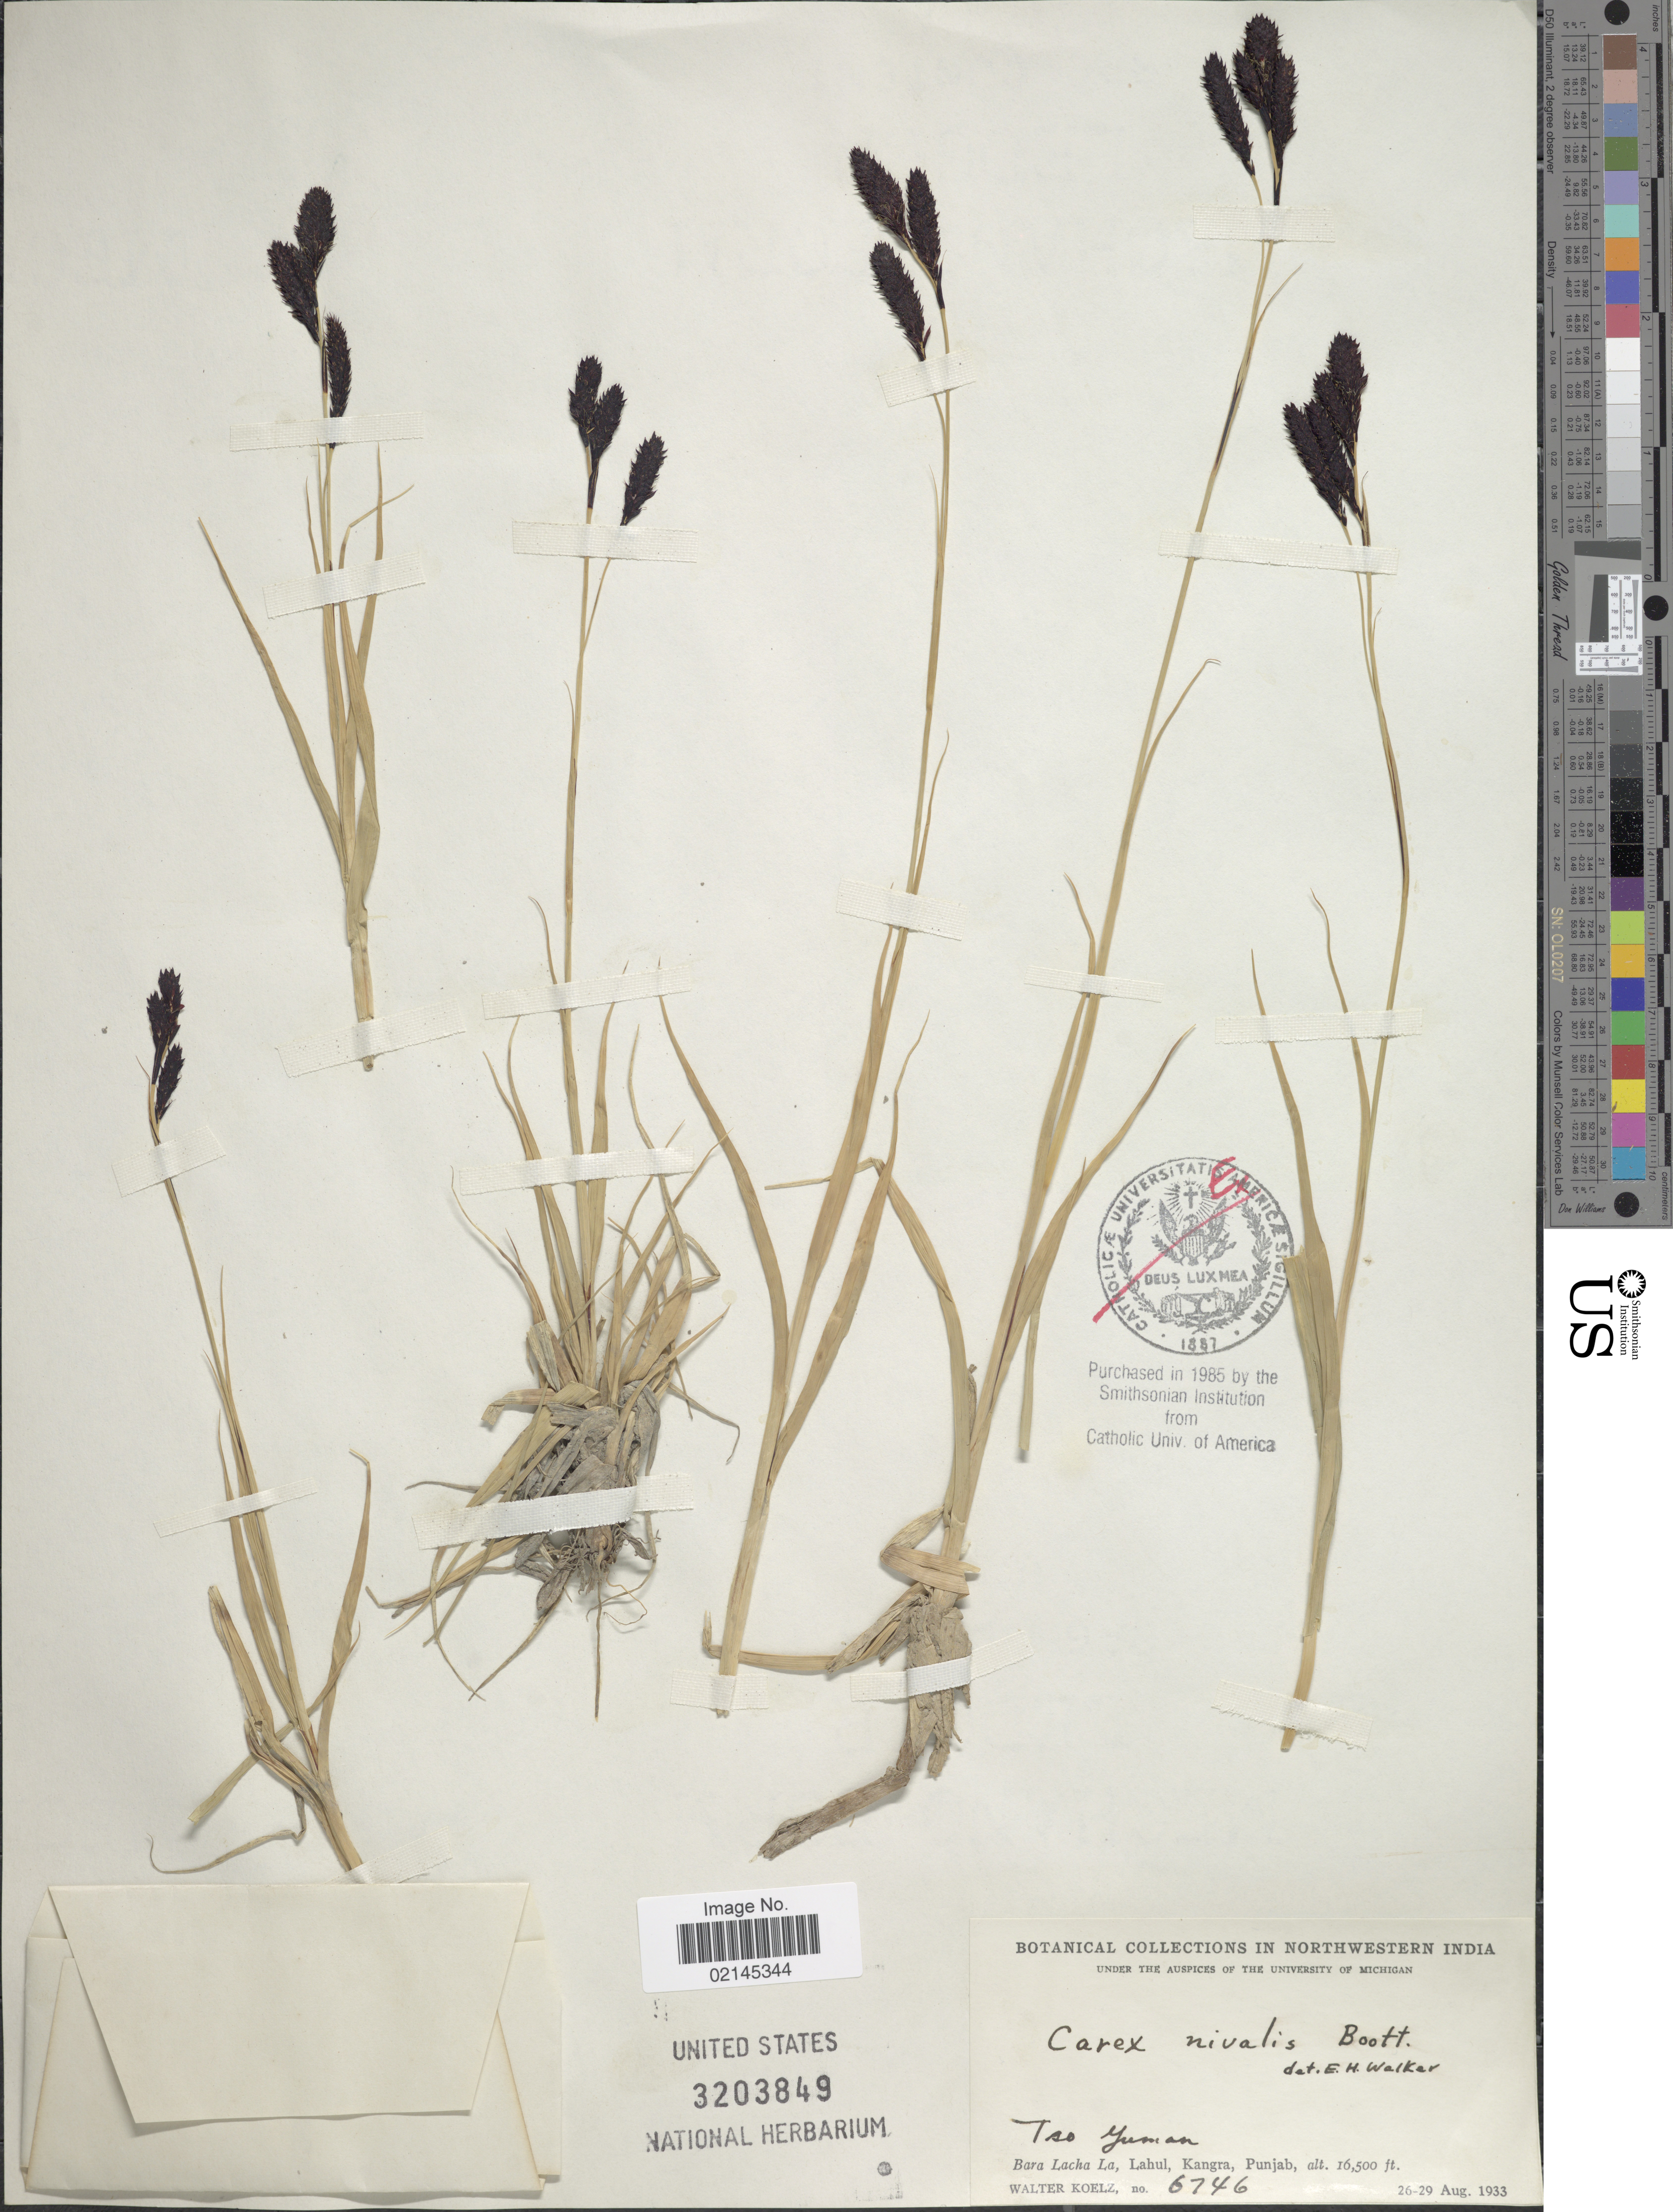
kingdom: Plantae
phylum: Tracheophyta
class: Liliopsida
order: Poales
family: Cyperaceae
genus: Carex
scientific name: Carex nivalis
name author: Boott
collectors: W. N. Koelz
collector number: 6746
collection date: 1933-08-26/1933-08-29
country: India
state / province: Punjab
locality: Northwestern India. Tso Yuman. Bara Lacha La, Lahul, Kangra, Punjab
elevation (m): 5029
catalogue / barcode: US 3203849